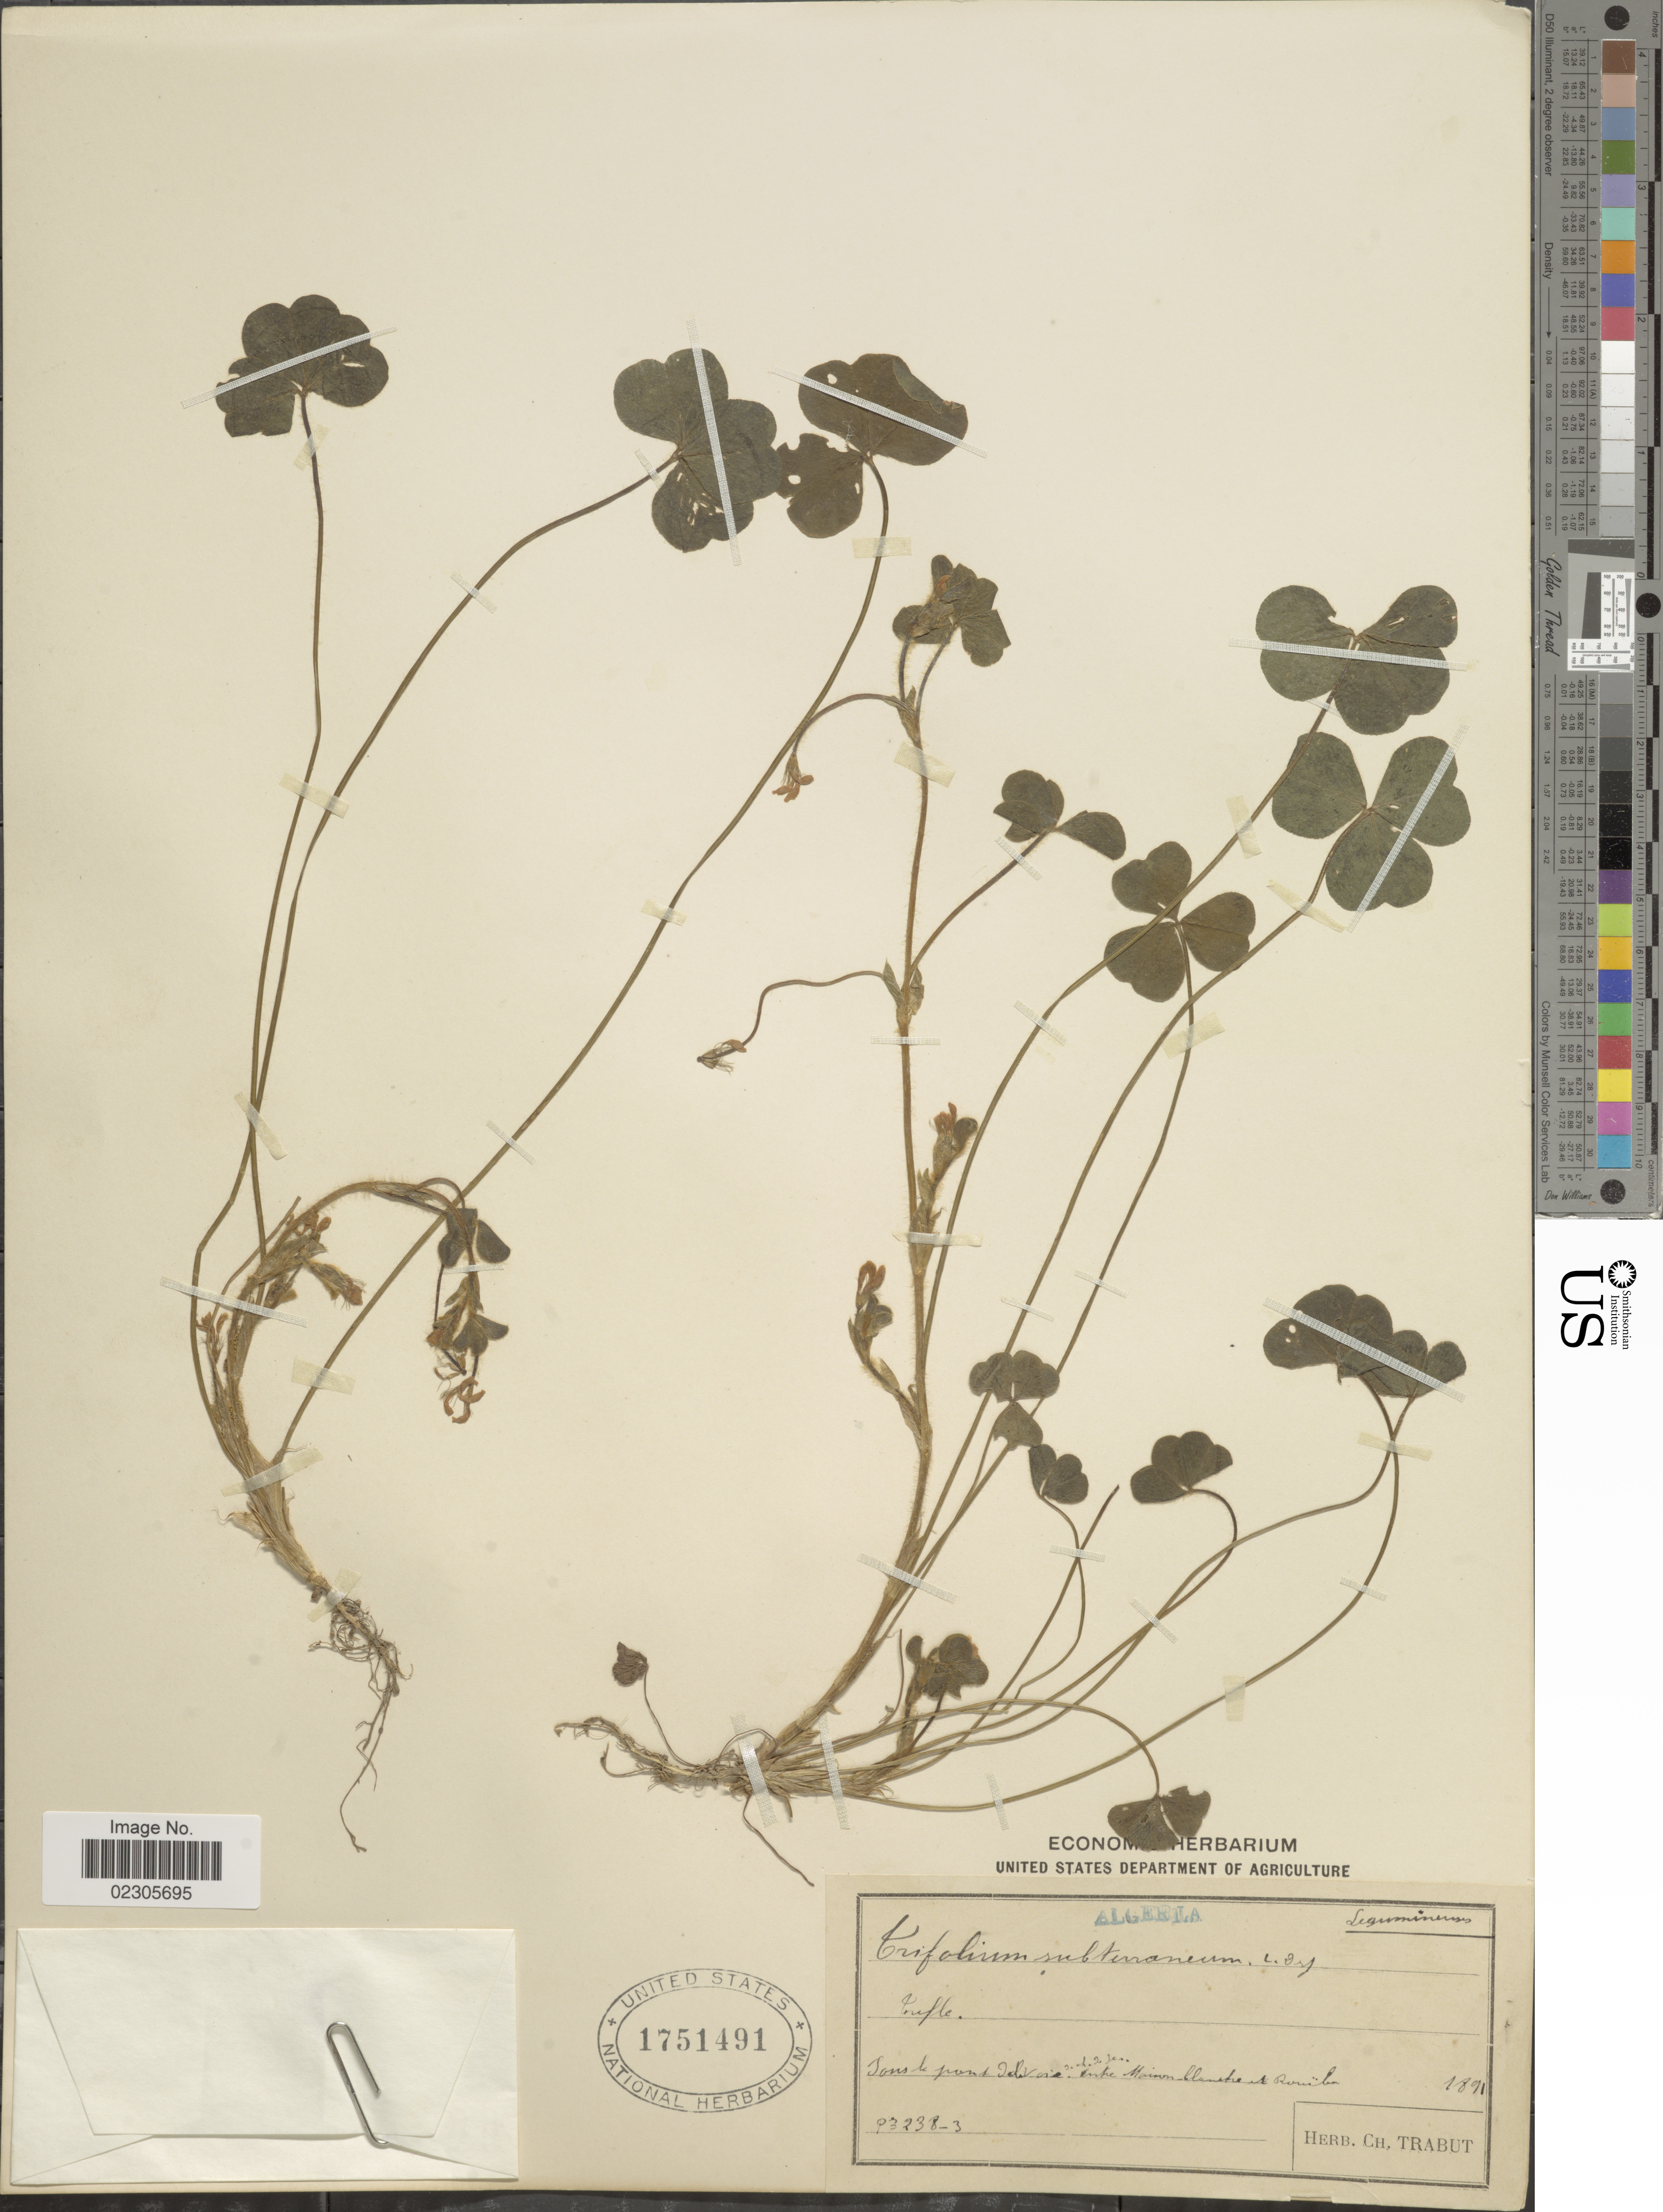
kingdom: Plantae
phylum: Tracheophyta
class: Magnoliopsida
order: Fabales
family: Fabaceae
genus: Trifolium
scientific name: Trifolium subterraneum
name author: L.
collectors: Ex herb. Trabut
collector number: P3238-3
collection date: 1891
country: Algeria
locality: Dans le pont Ilvoie entre Maison llanete et Rouïba [interpreted]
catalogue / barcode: US 1751491